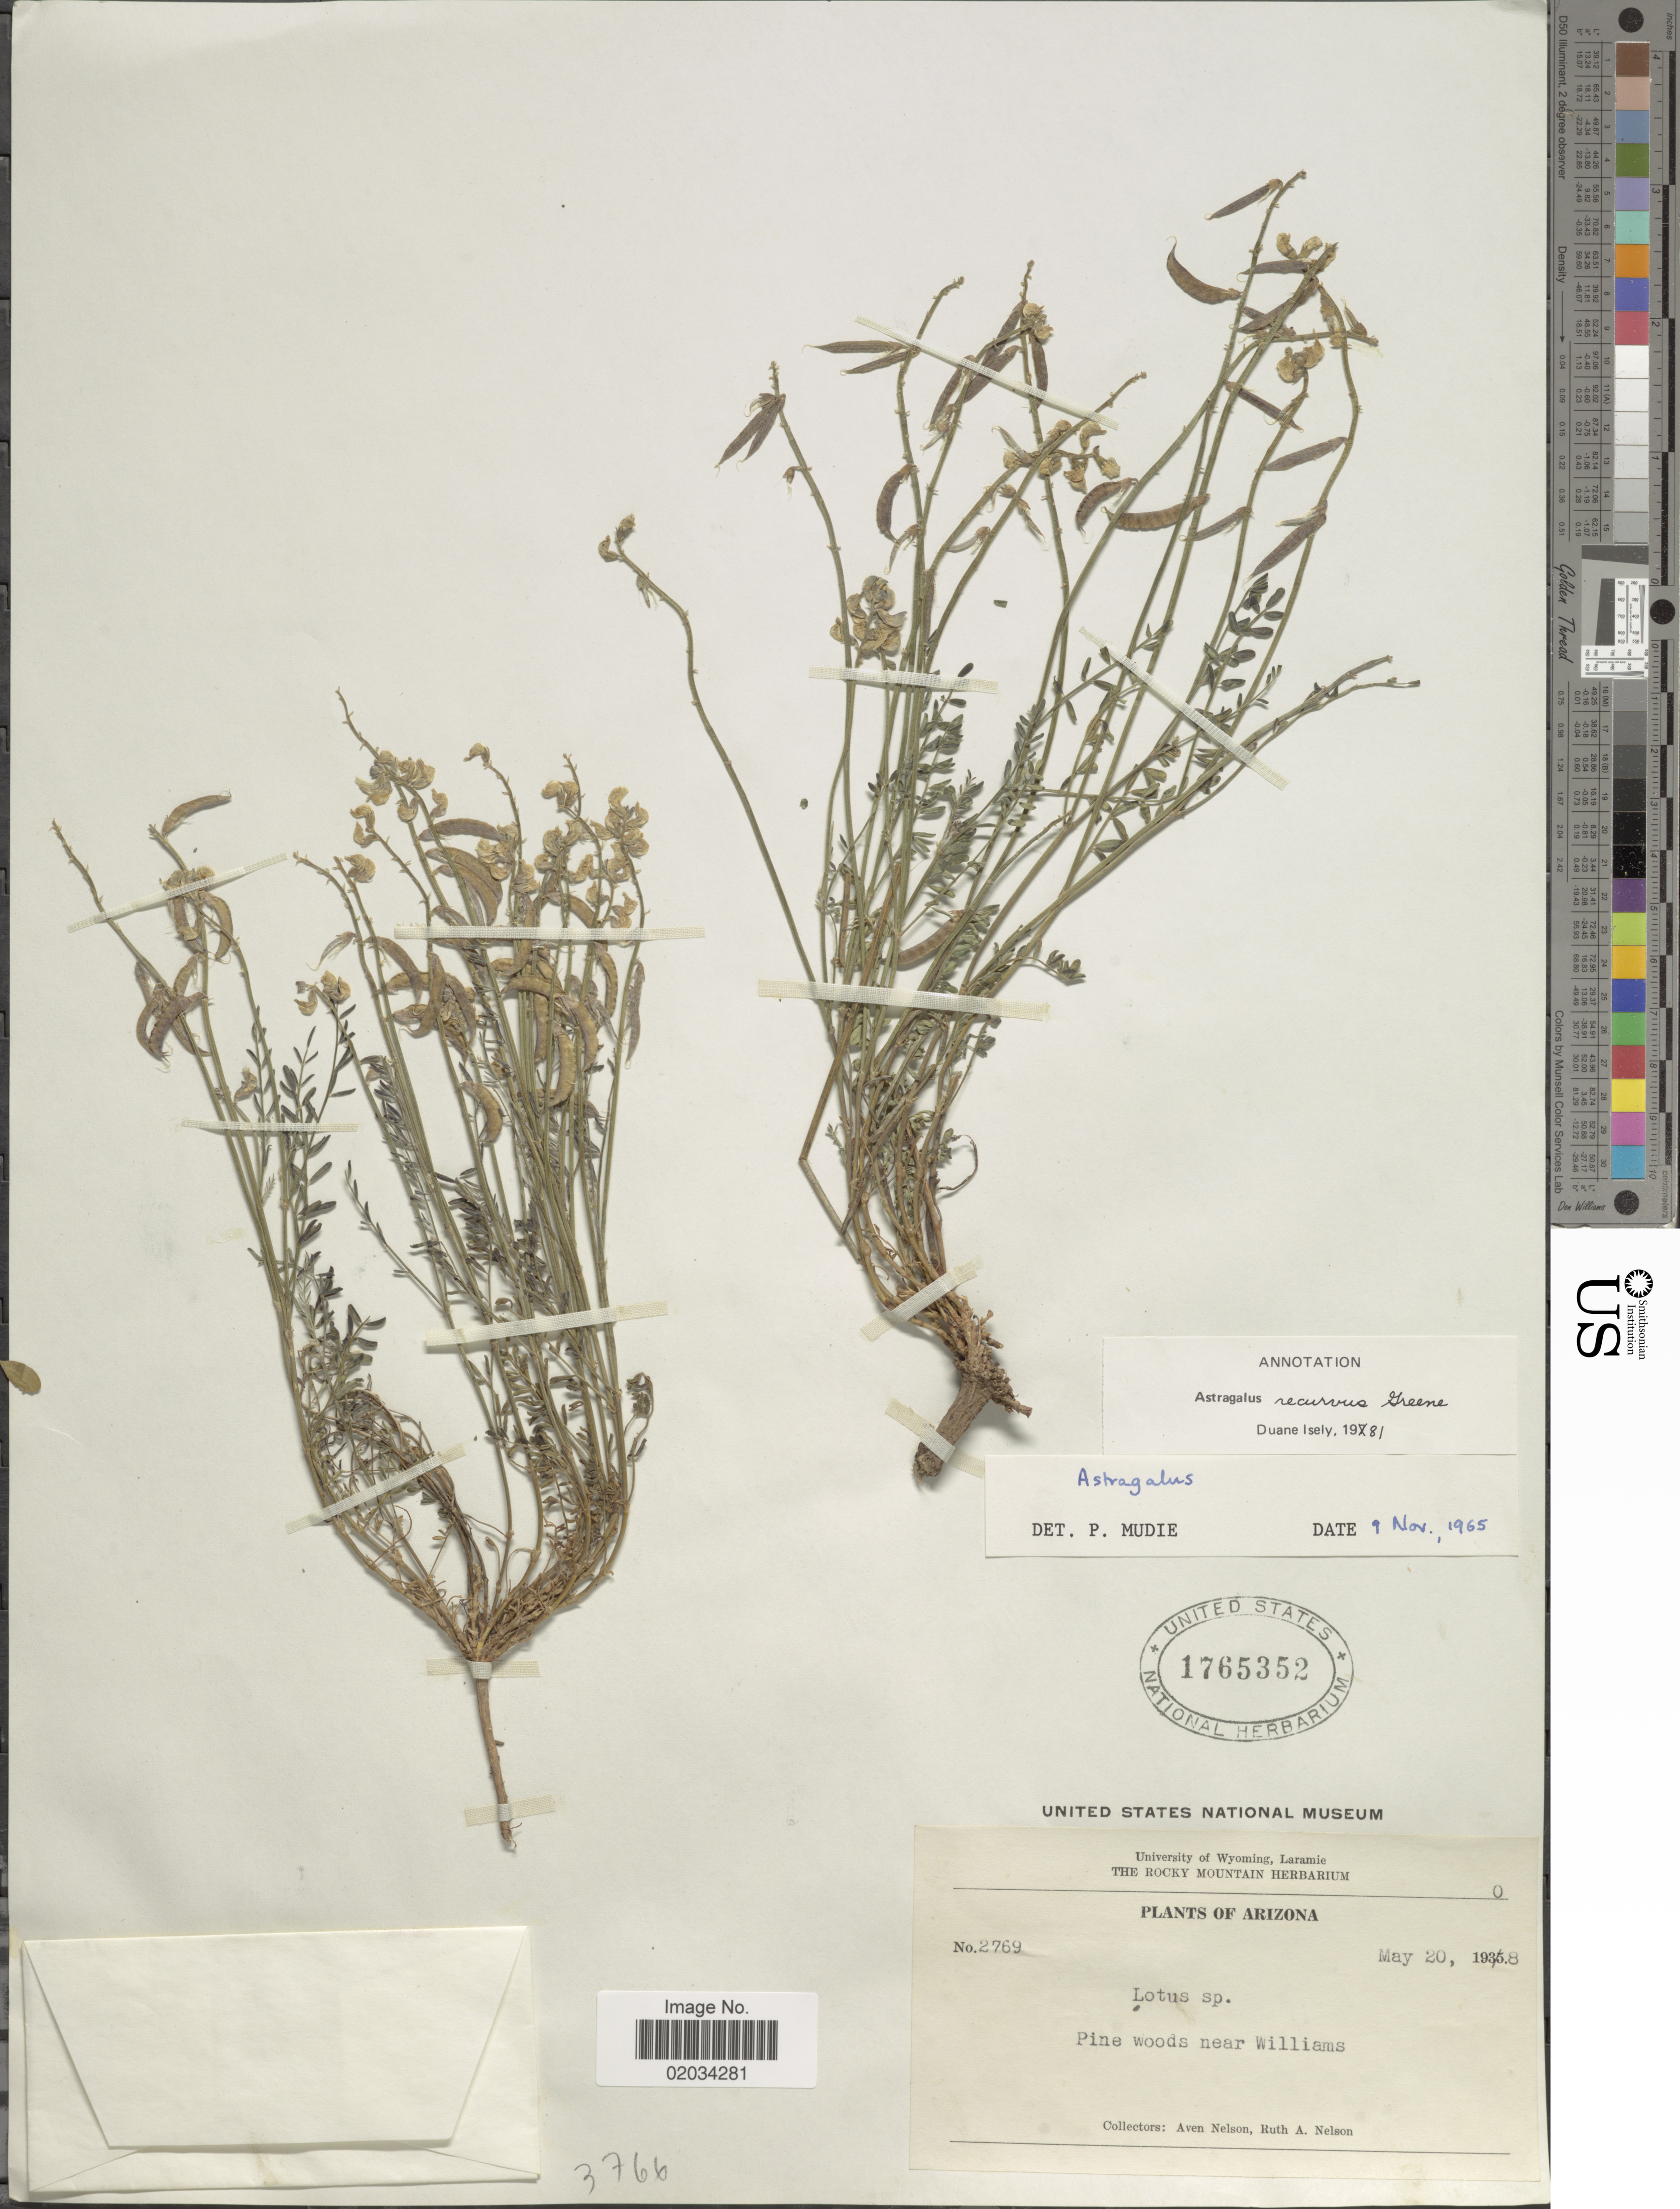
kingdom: Plantae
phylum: Tracheophyta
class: Magnoliopsida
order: Fabales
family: Fabaceae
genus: Astragalus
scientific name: Astragalus recurvus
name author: Greene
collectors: A. Nelson & R. A. Nelson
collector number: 2769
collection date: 1938-05-20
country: United States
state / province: Arizona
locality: Near Williams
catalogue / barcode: US 1765352